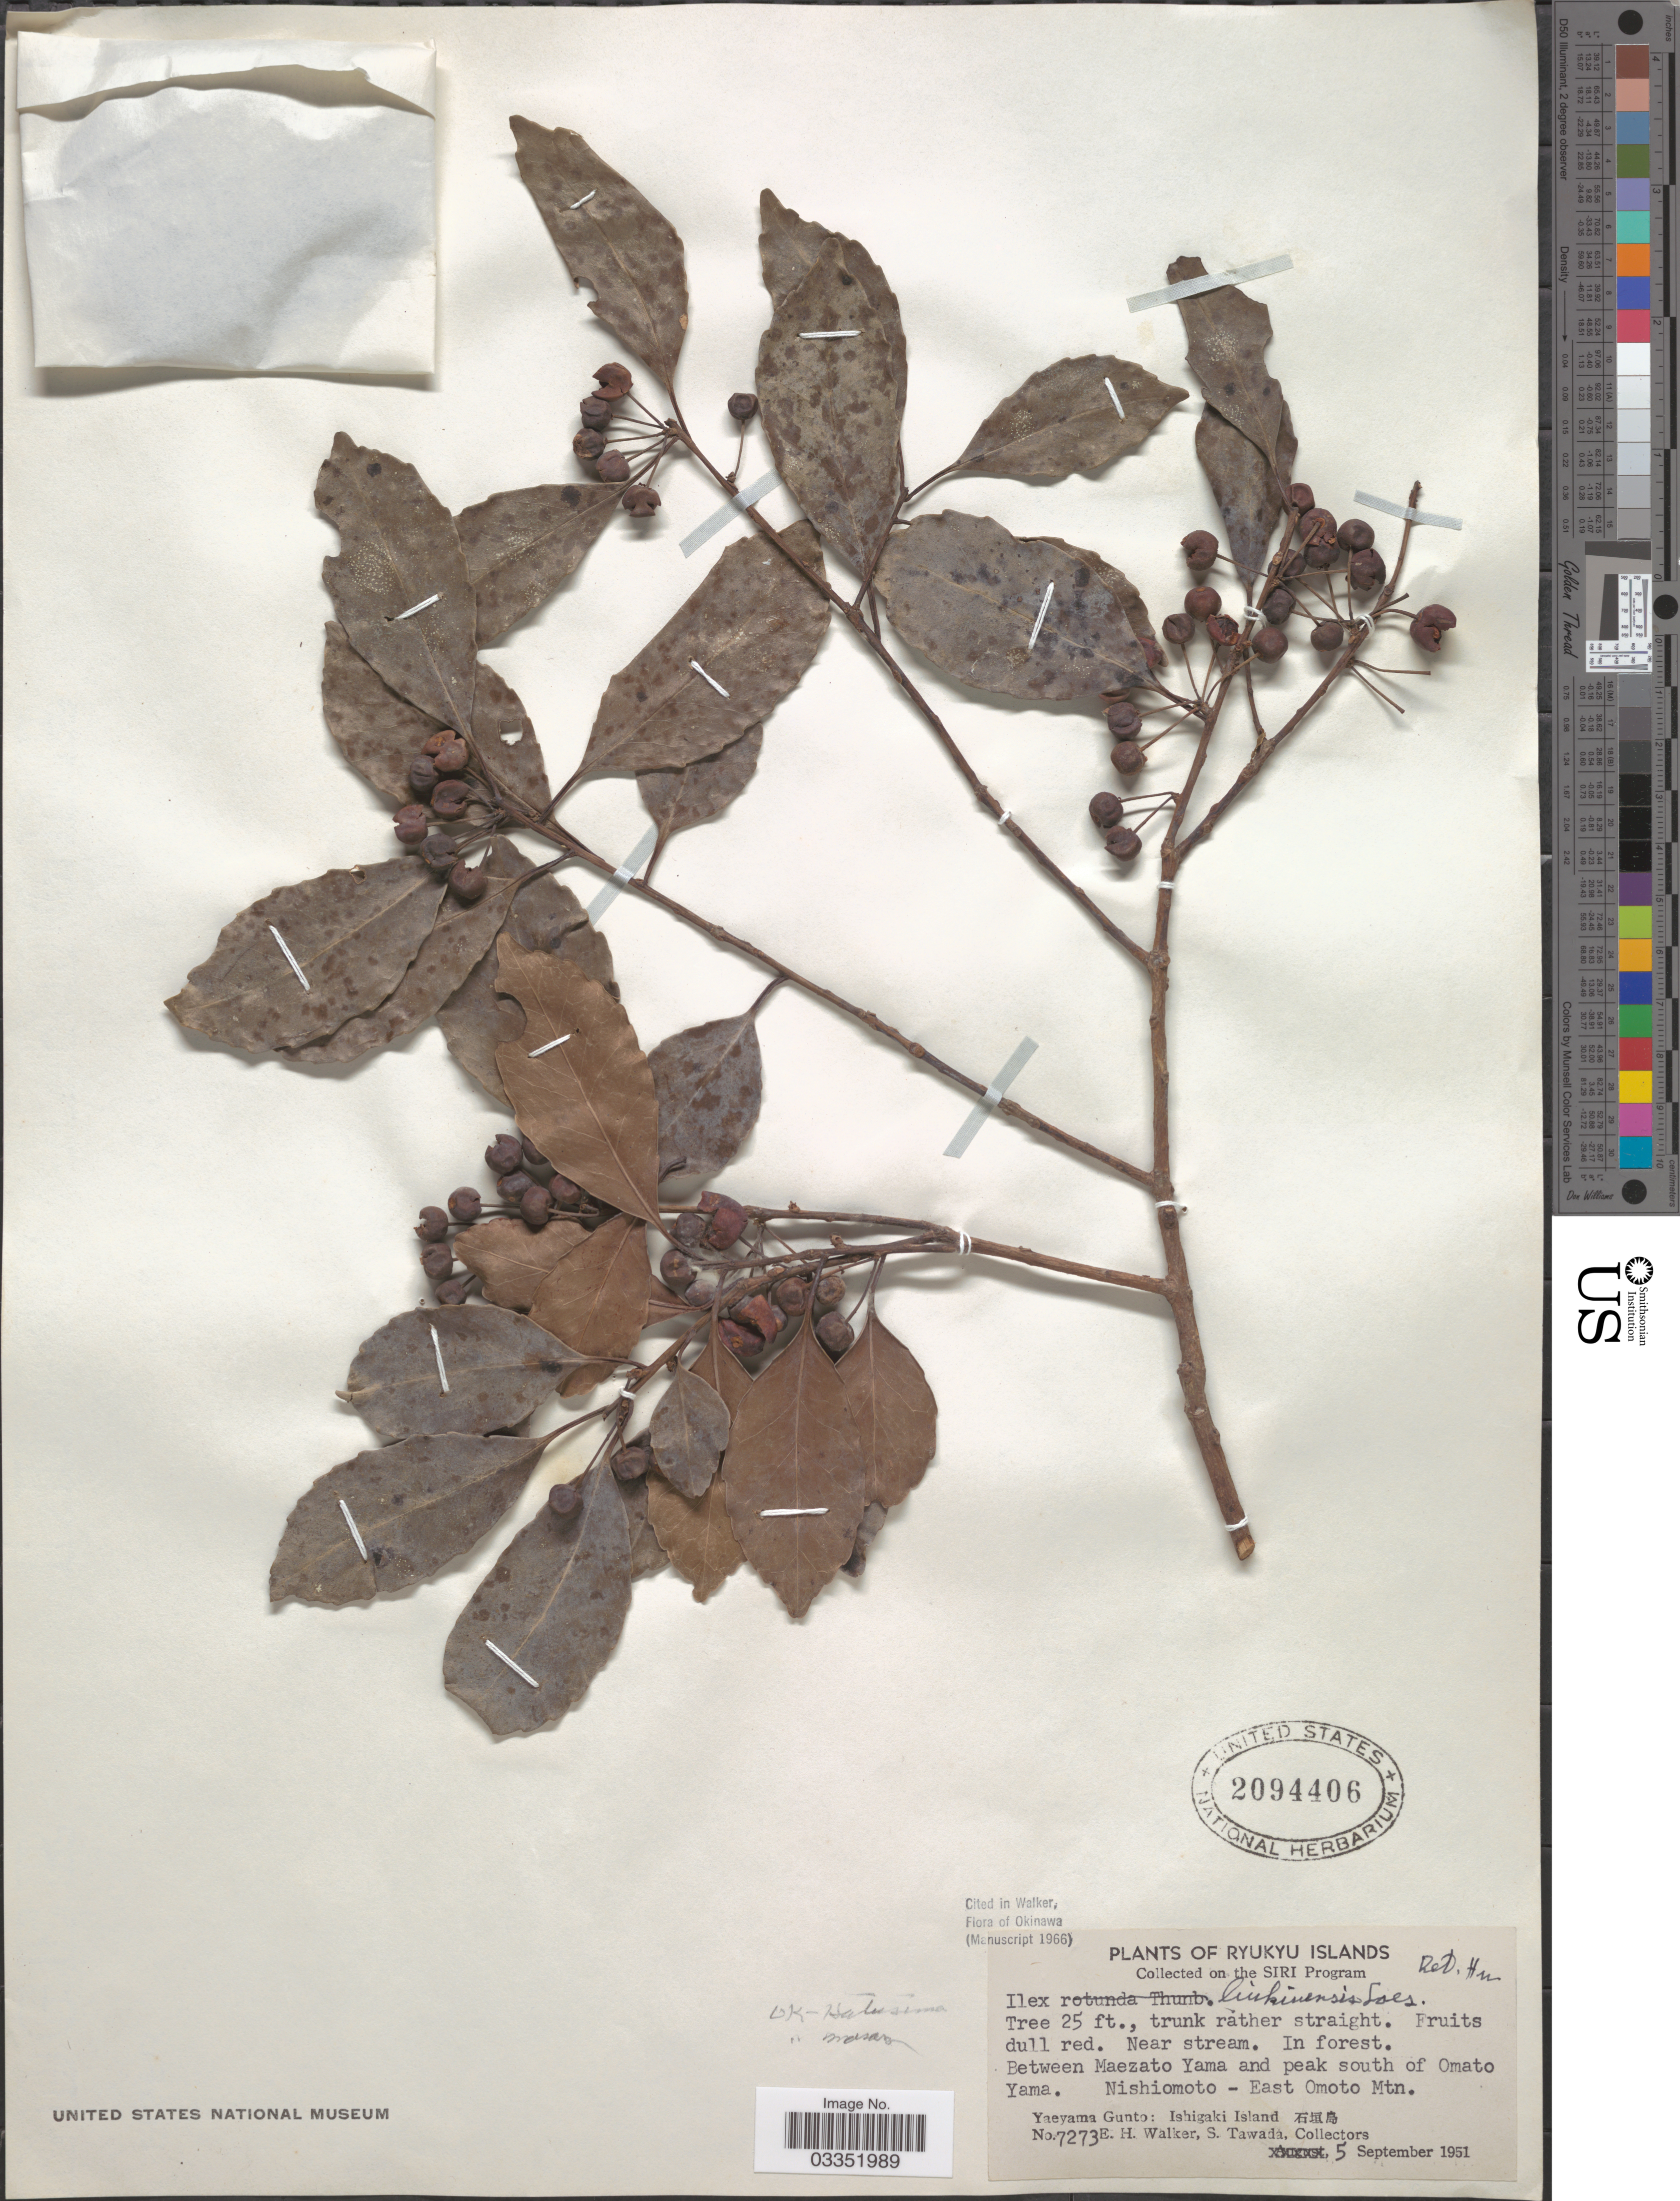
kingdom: Plantae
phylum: Tracheophyta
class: Magnoliopsida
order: Aquifoliales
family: Aquifoliaceae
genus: Ilex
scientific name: Ilex liukiuensis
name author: Loes.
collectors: E. H. Walker & S. Tawada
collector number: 7273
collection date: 1951-09-05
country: Japan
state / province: Okinawa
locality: Ryukyu Islands. Between Maezato Yama and peak south of Omato Yama. Nishiomoto- East Omoto Mtn. Yaeyama Gunto: Ishigaki Island, X.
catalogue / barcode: US 2094406